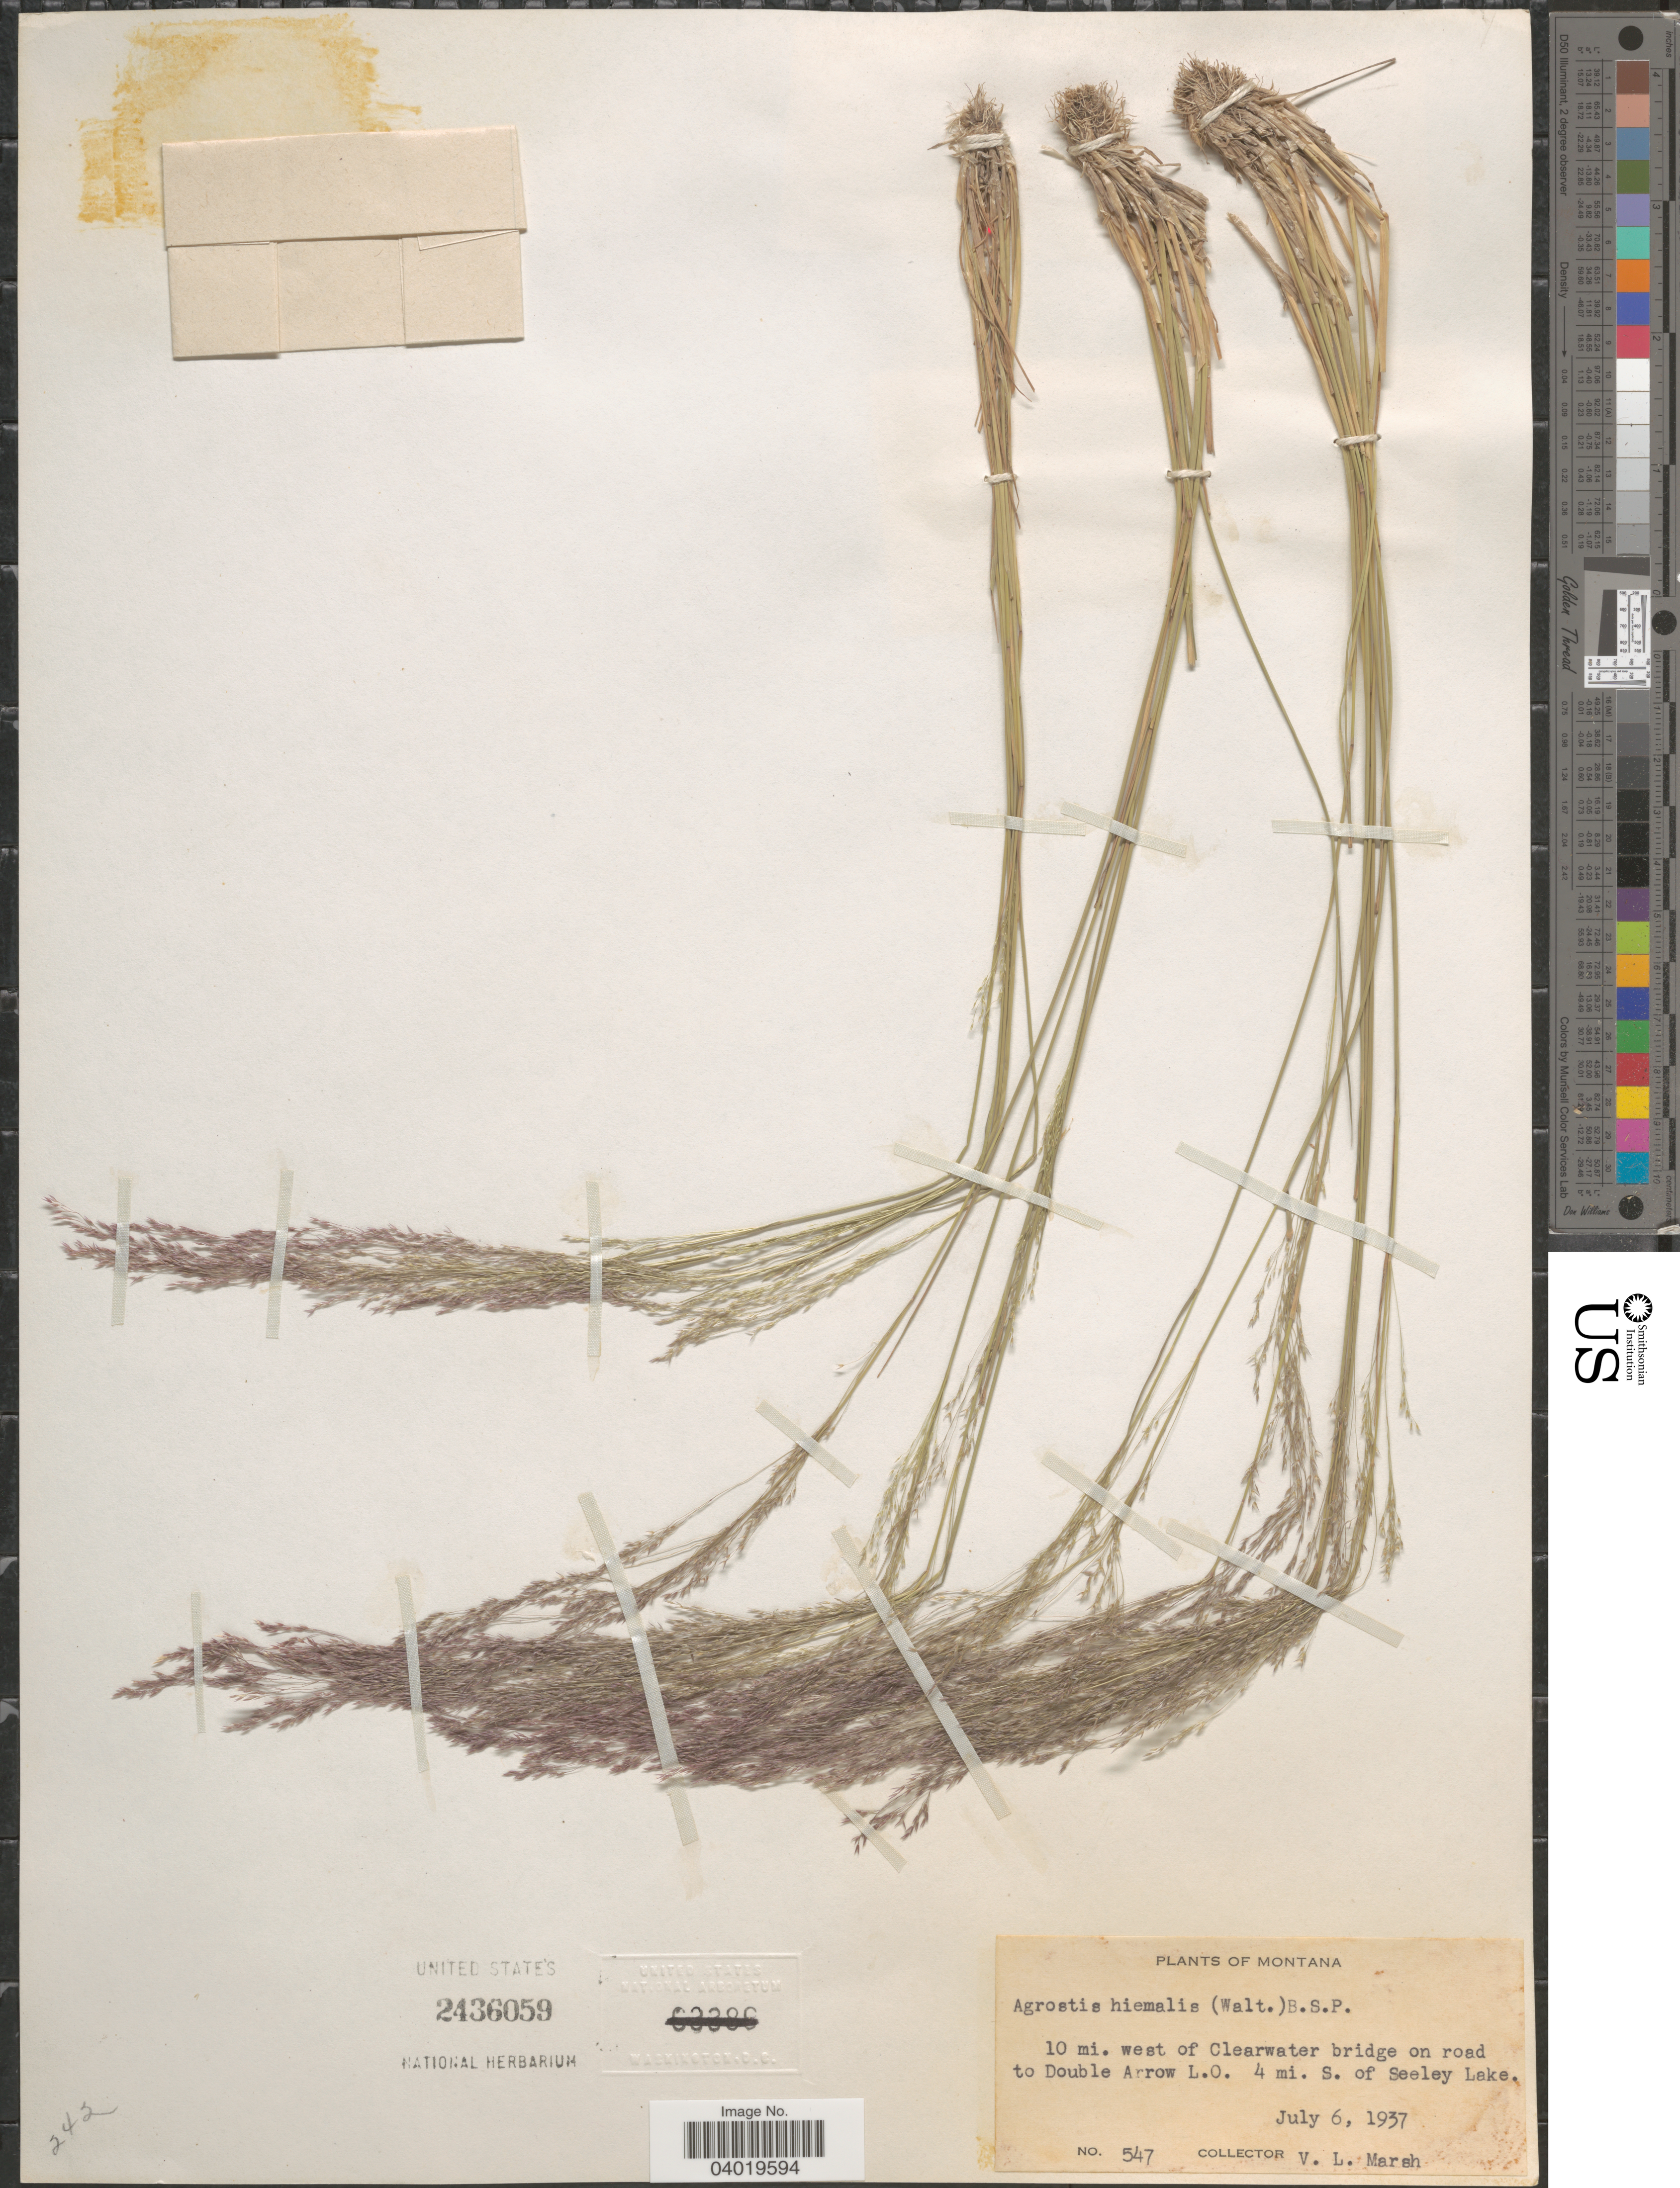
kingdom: Plantae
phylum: Tracheophyta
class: Liliopsida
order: Poales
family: Poaceae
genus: Agrostis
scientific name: Agrostis hyemalis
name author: (Walter) Britton et al.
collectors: V. L. Marsh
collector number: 547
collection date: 1937-07-06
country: United States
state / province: Montana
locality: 10 mi. west of Clearwater bridge on road to Double Arrow L.O. 4 mi. S. of Seeley Lake.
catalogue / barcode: US 2436059